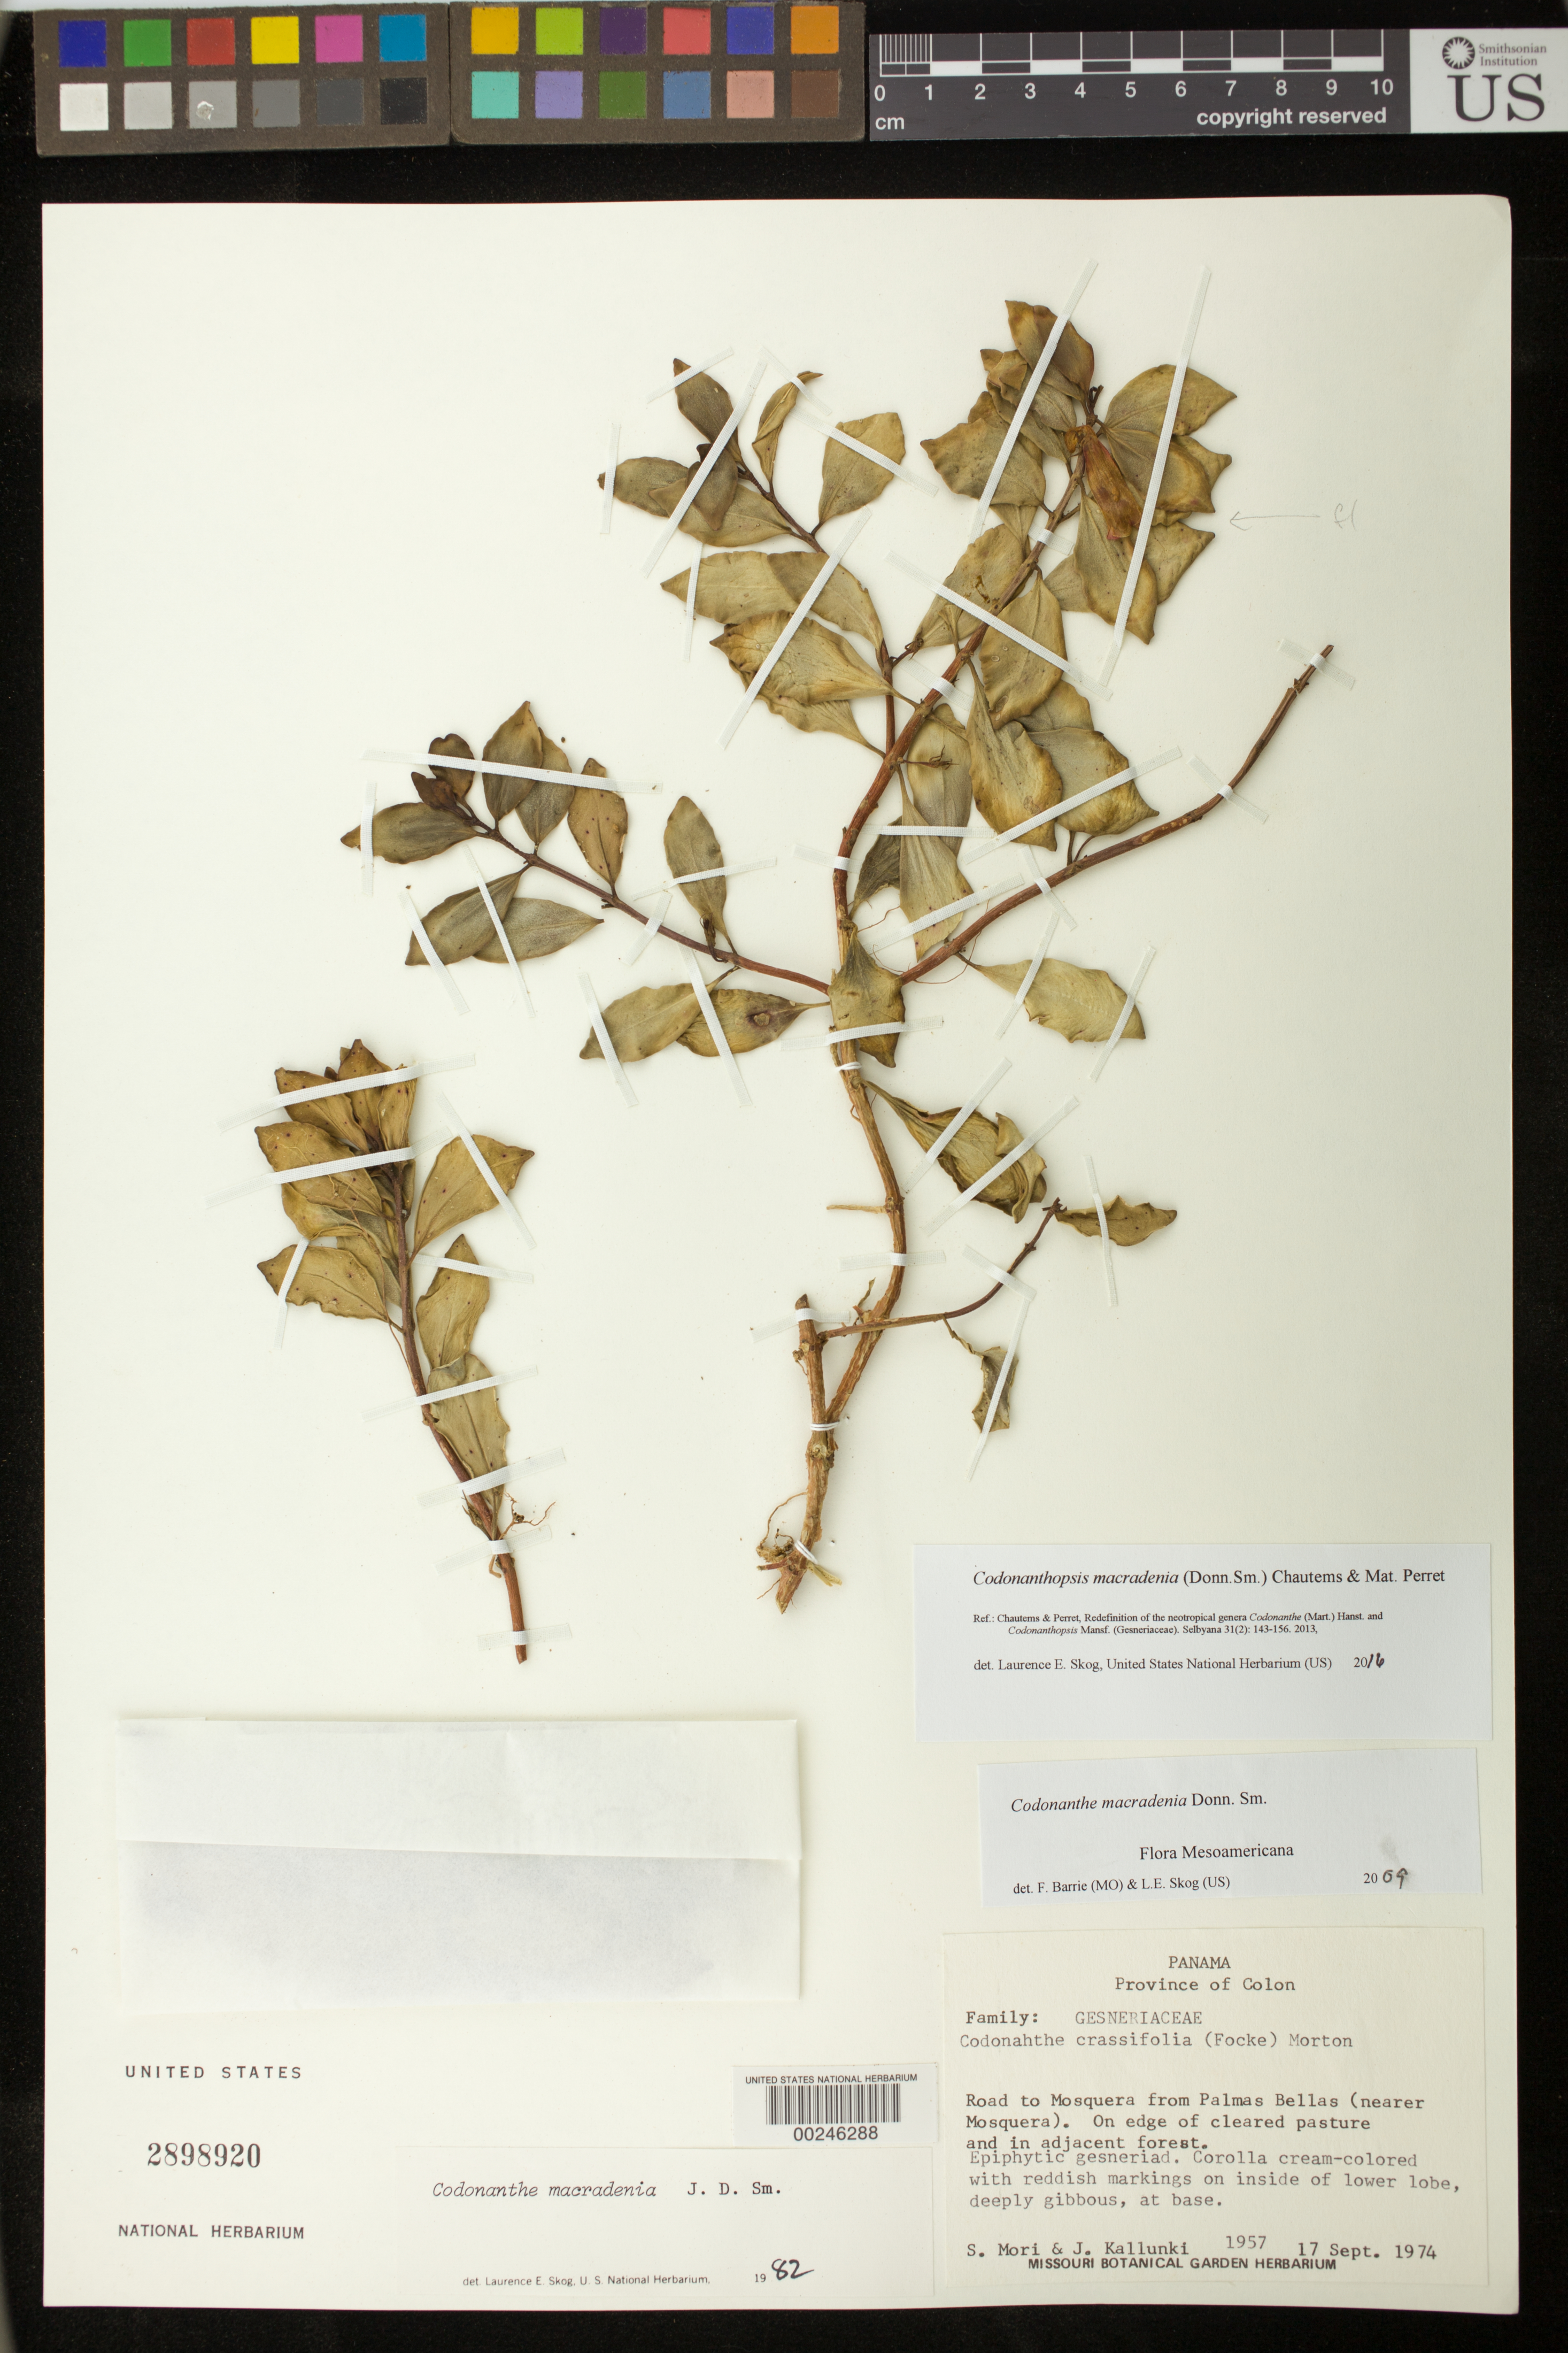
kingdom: Plantae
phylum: Tracheophyta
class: Magnoliopsida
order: Lamiales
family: Gesneriaceae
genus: Codonanthopsis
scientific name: Codonanthopsis macradenia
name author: (Donn. Sm.) Chautems & Mat.Perret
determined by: Skog, Laurence E.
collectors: S. Mori & J. Kallunki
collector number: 1957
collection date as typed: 17 Sep 1974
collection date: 1974-09-17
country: Panama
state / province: Colón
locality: Road to Mosquera from Palmas Bellas (nearer Mosquera)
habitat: On edge of cleared pasture and in adjacent forest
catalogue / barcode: US 2898920